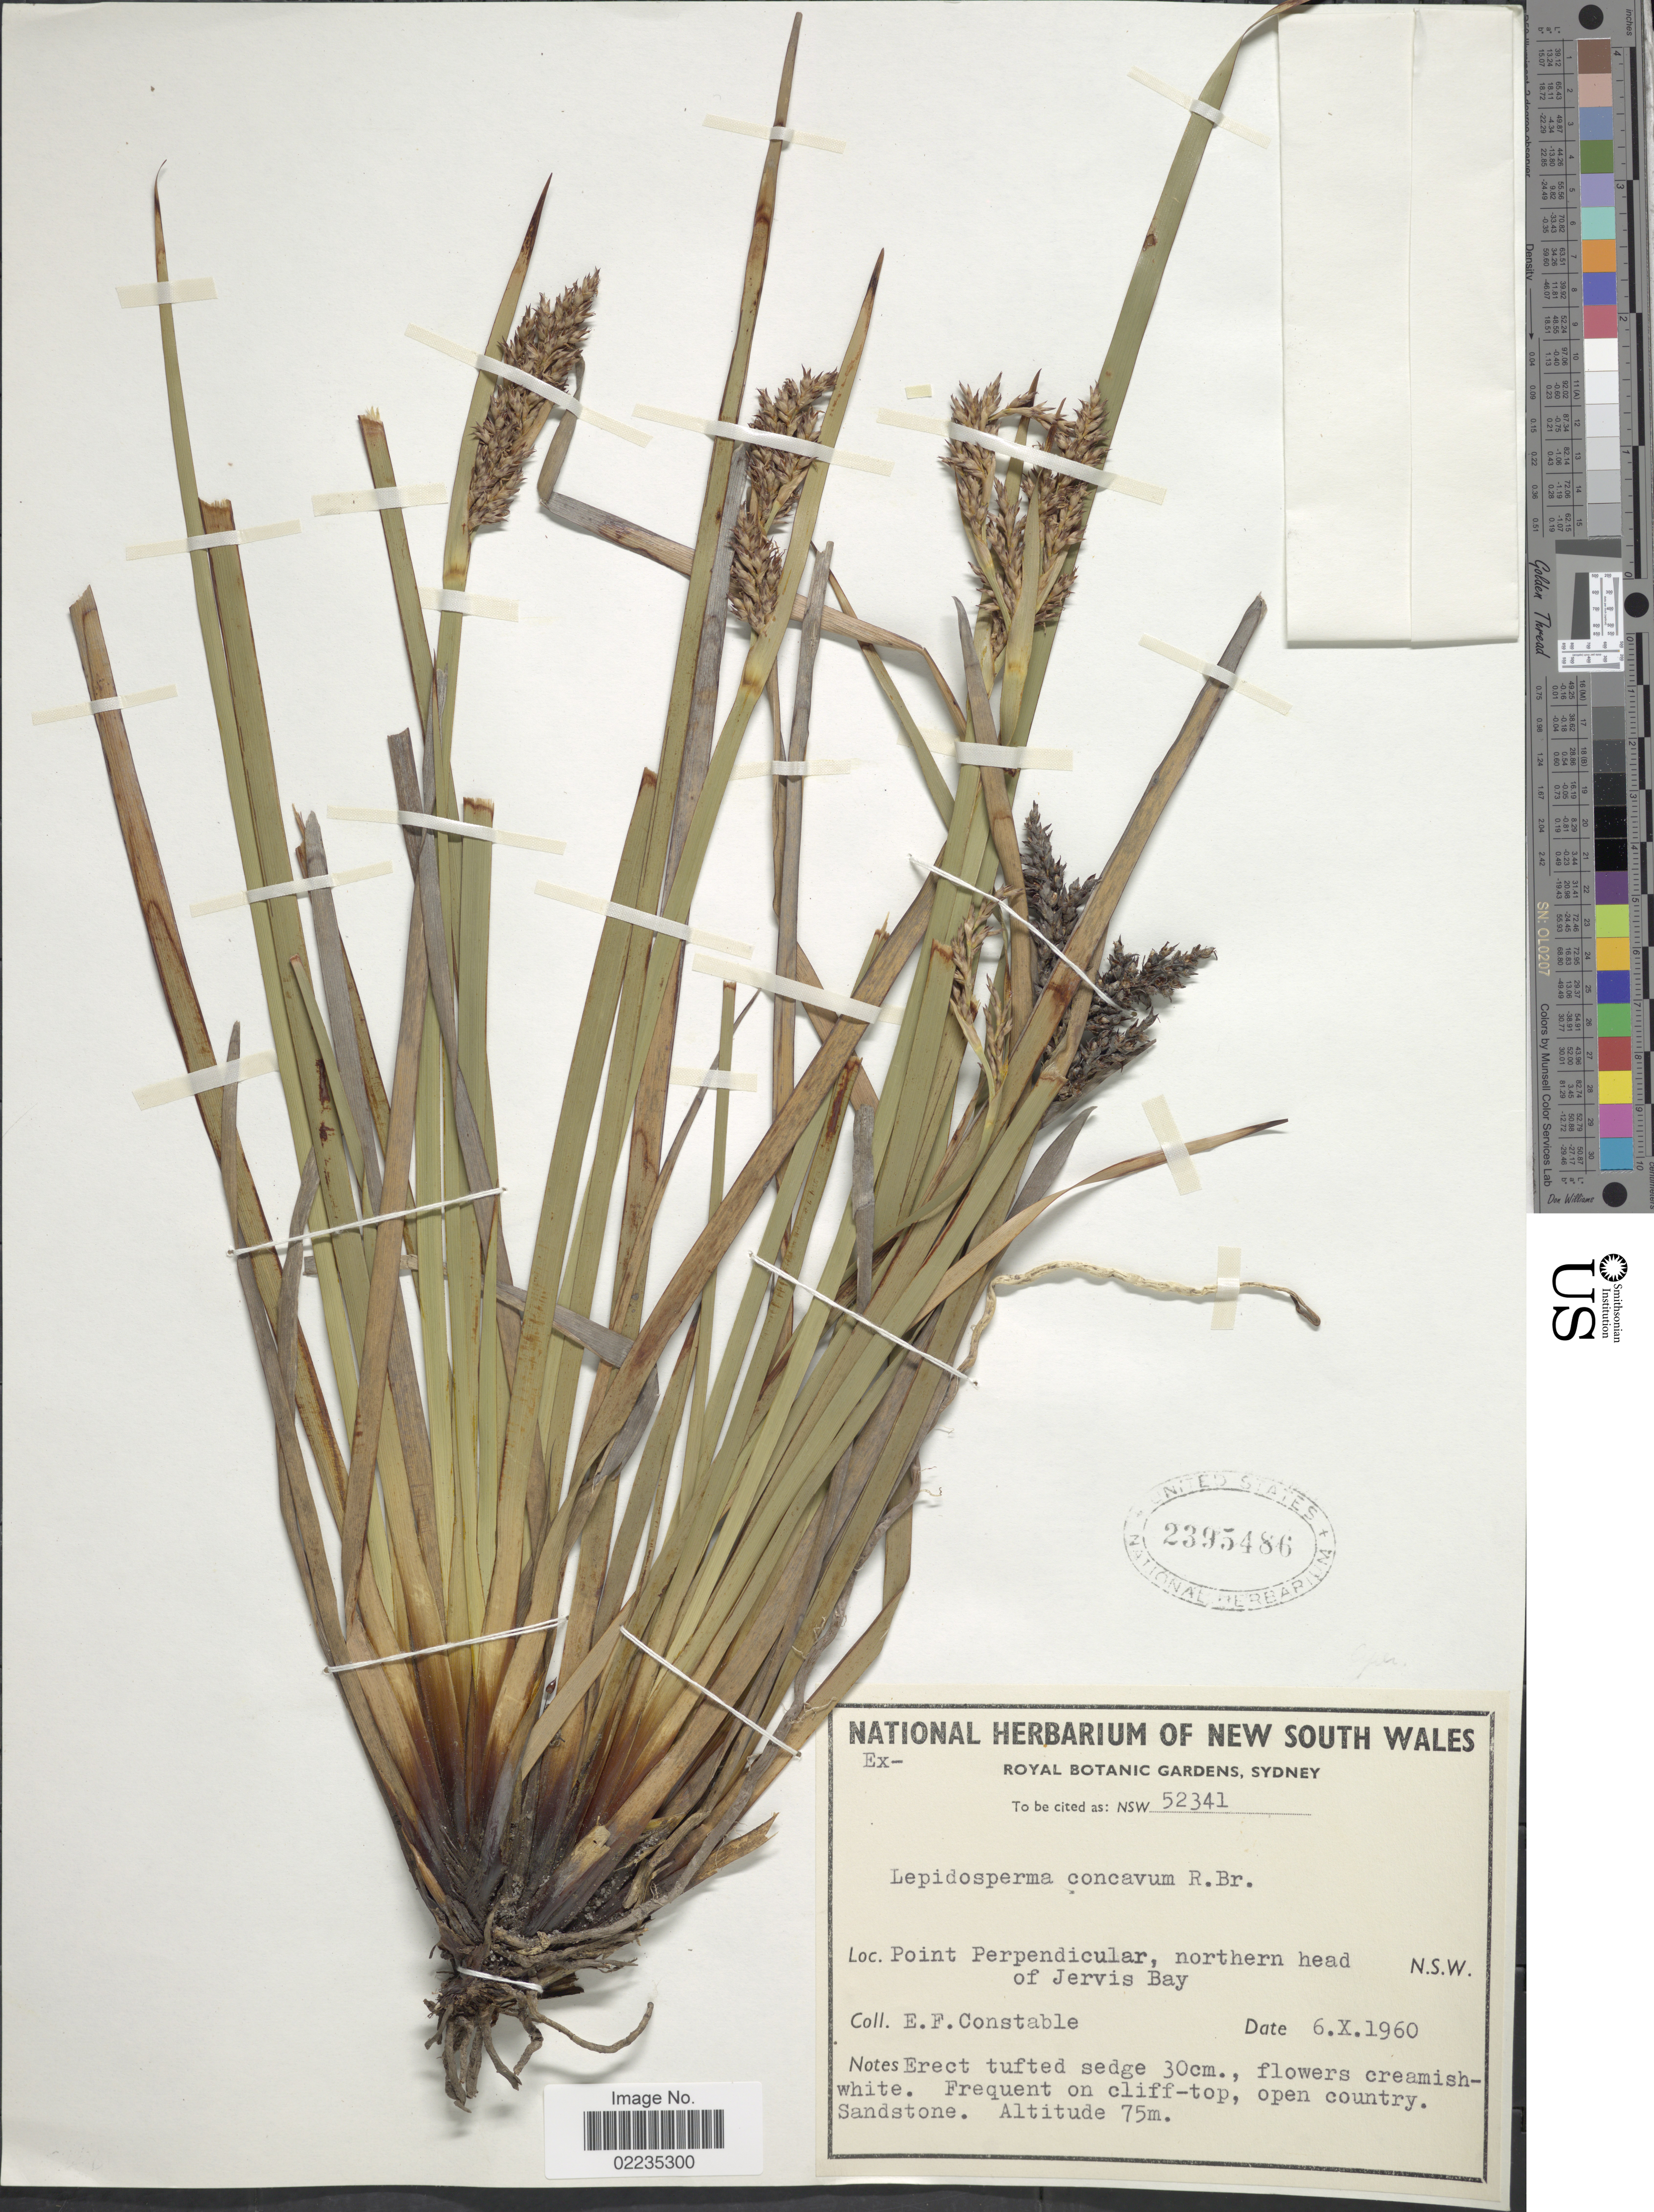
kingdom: Plantae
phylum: Tracheophyta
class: Liliopsida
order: Poales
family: Cyperaceae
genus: Lepidosperma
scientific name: Lepidosperma concavum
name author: R. Br.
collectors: E. F. Constable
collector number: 52341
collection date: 1960-10-06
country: Australia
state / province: New South Wales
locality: Point Perpendicular, northern head of Jervis Bay, N.S.W.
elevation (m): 75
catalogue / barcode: US 2395486